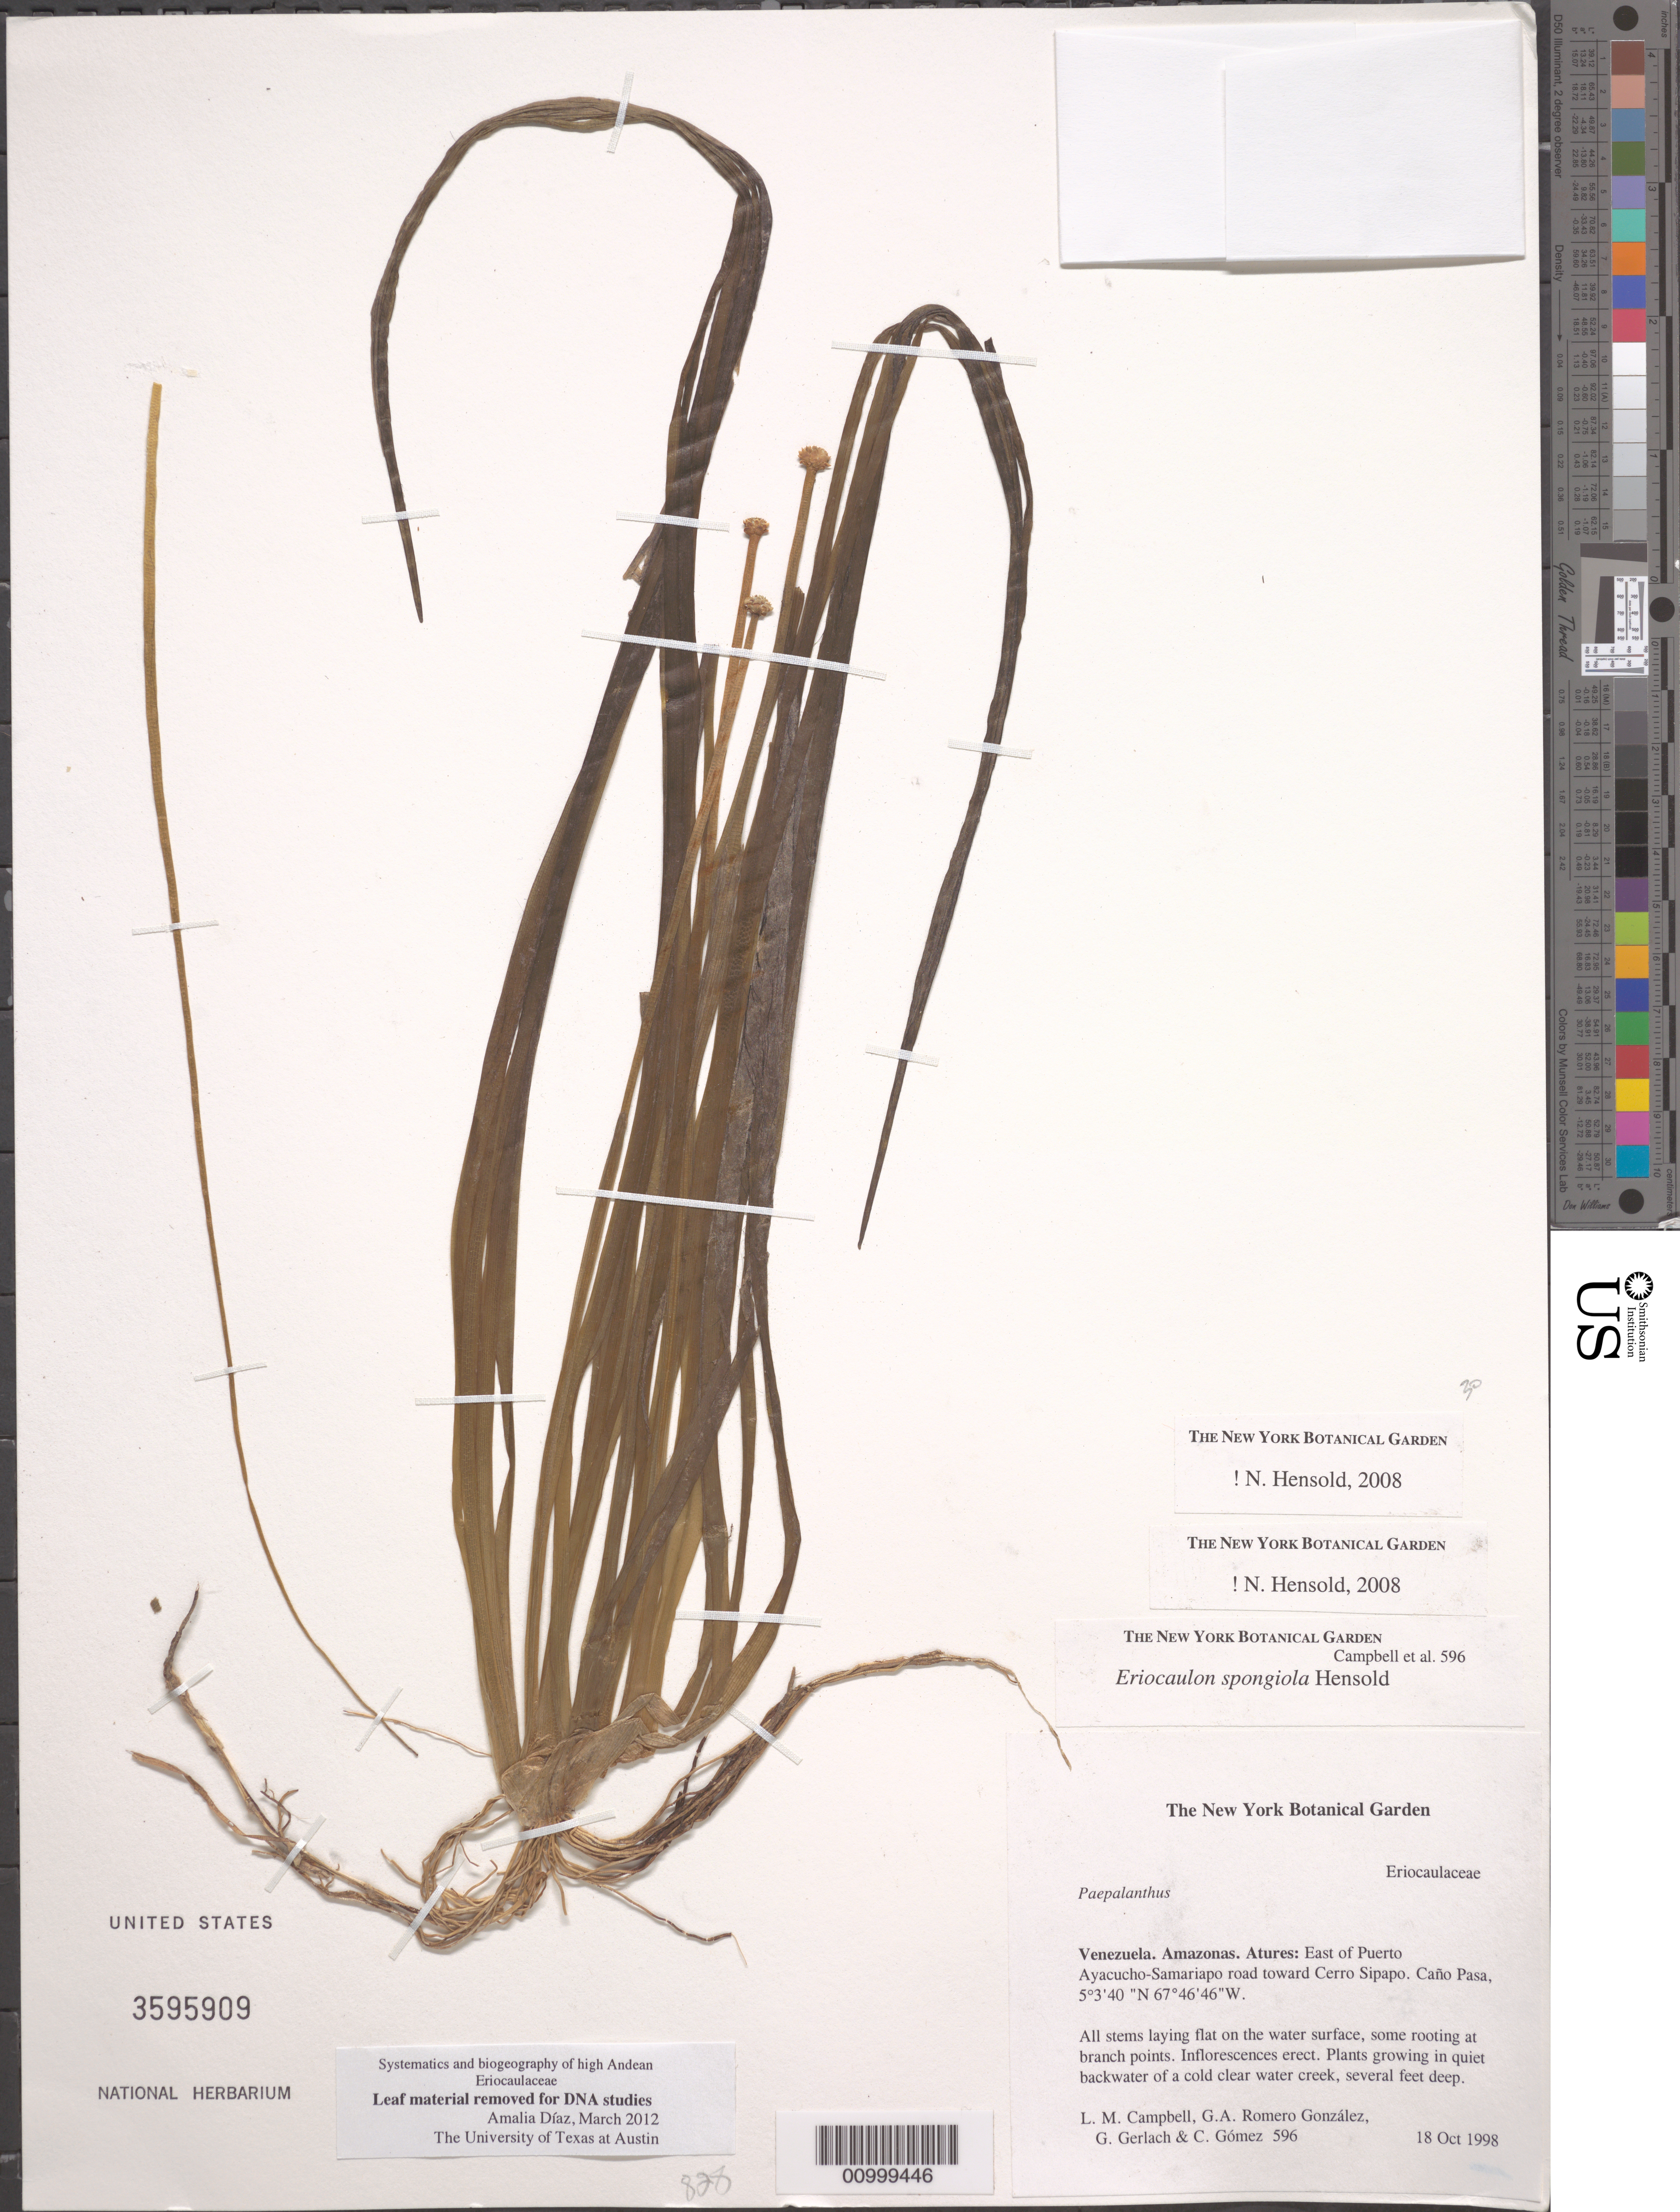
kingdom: Plantae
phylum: Tracheophyta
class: Liliopsida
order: Poales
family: Eriocaulaceae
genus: Eriocaulon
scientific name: Eriocaulon spongiola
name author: Hensold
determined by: Hensold, N.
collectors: L. M. Campbell, G. A. Romero, G. Gerlach, C. Gómez & O. Gómez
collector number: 596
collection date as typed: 18-Oct-98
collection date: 1998-10-18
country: Venezuela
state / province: Amazonas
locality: Puerto Ayacucho-Samariapo, east of, road toward Cerro Sipapo. Cano Pasa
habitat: Quiet backwater of a cold clear water creek, several feet deep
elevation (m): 120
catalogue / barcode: US 3595909